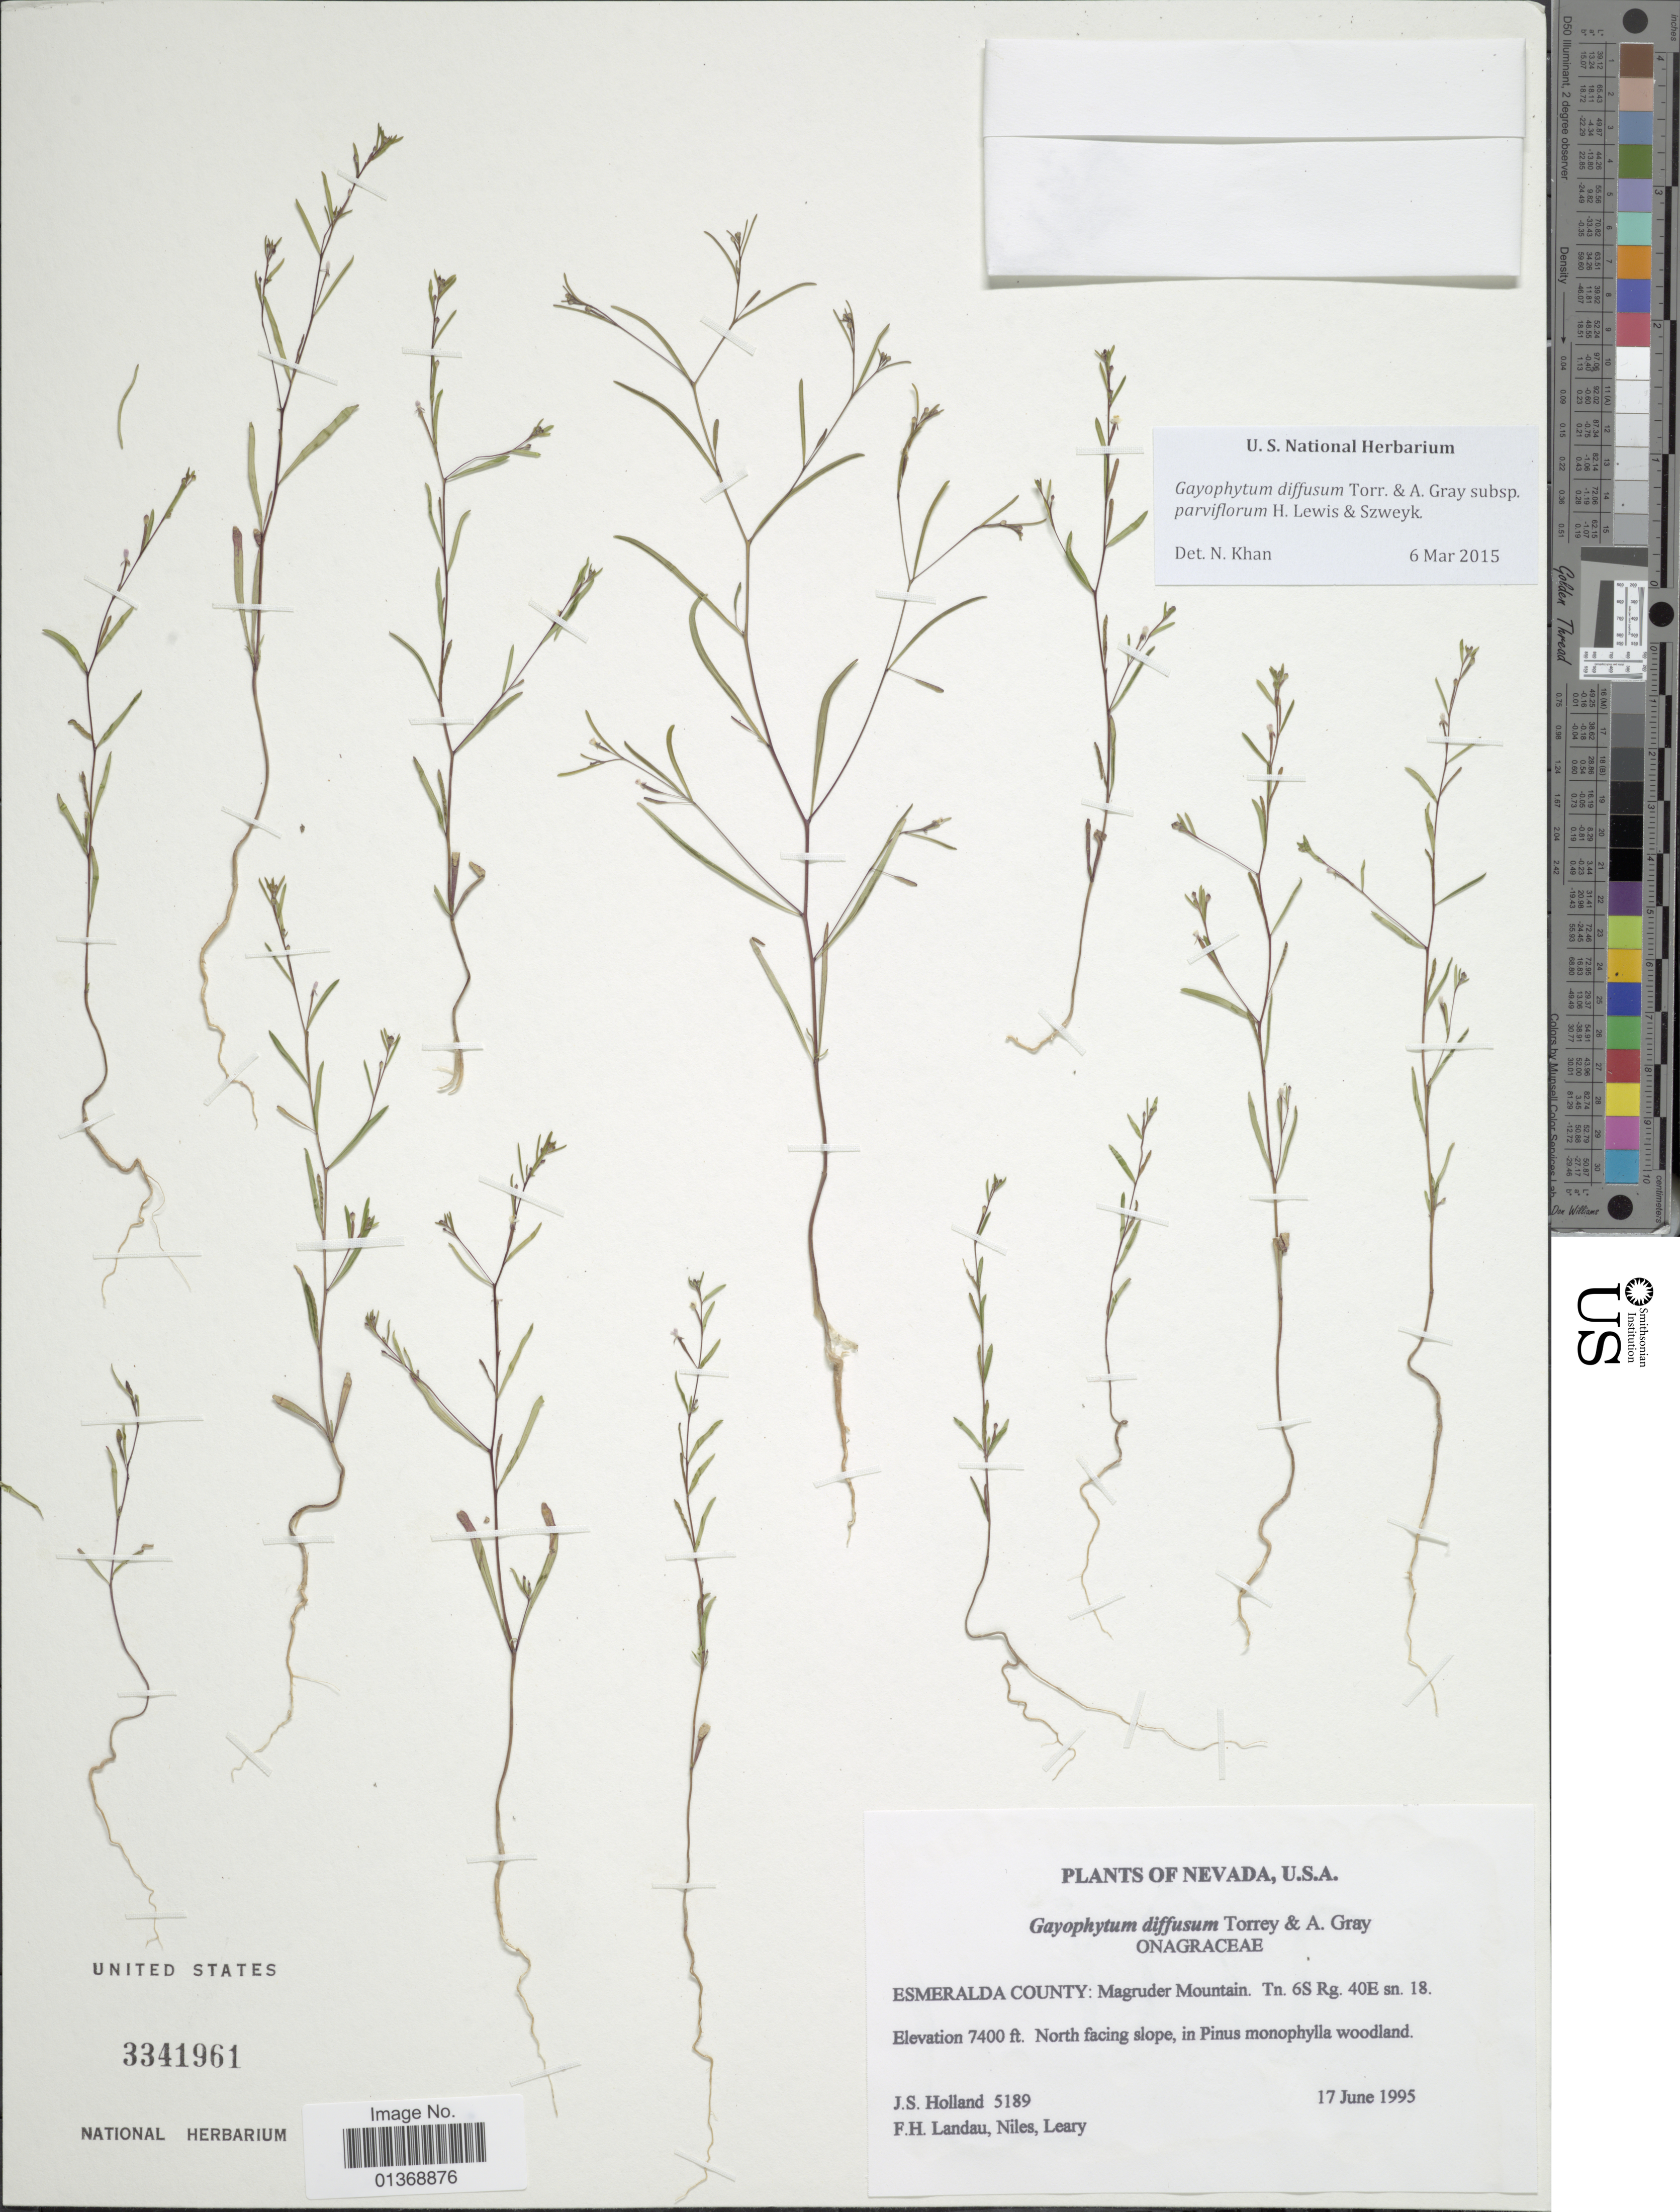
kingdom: Plantae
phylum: Tracheophyta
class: Magnoliopsida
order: Myrtales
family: Onagraceae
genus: Gayophytum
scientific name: Gayophytum diffusum subsp. parviflorum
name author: F. H. Lewis & Szweyk.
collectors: J. Holland, F. Landau, Niles & Leary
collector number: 5189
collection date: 1995-06-17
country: United States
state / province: Nevada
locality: Esmeralda County: Magruder Mountain. Tn. 6S Rg. 40E sn. 18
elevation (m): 2256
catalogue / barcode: US 3341961